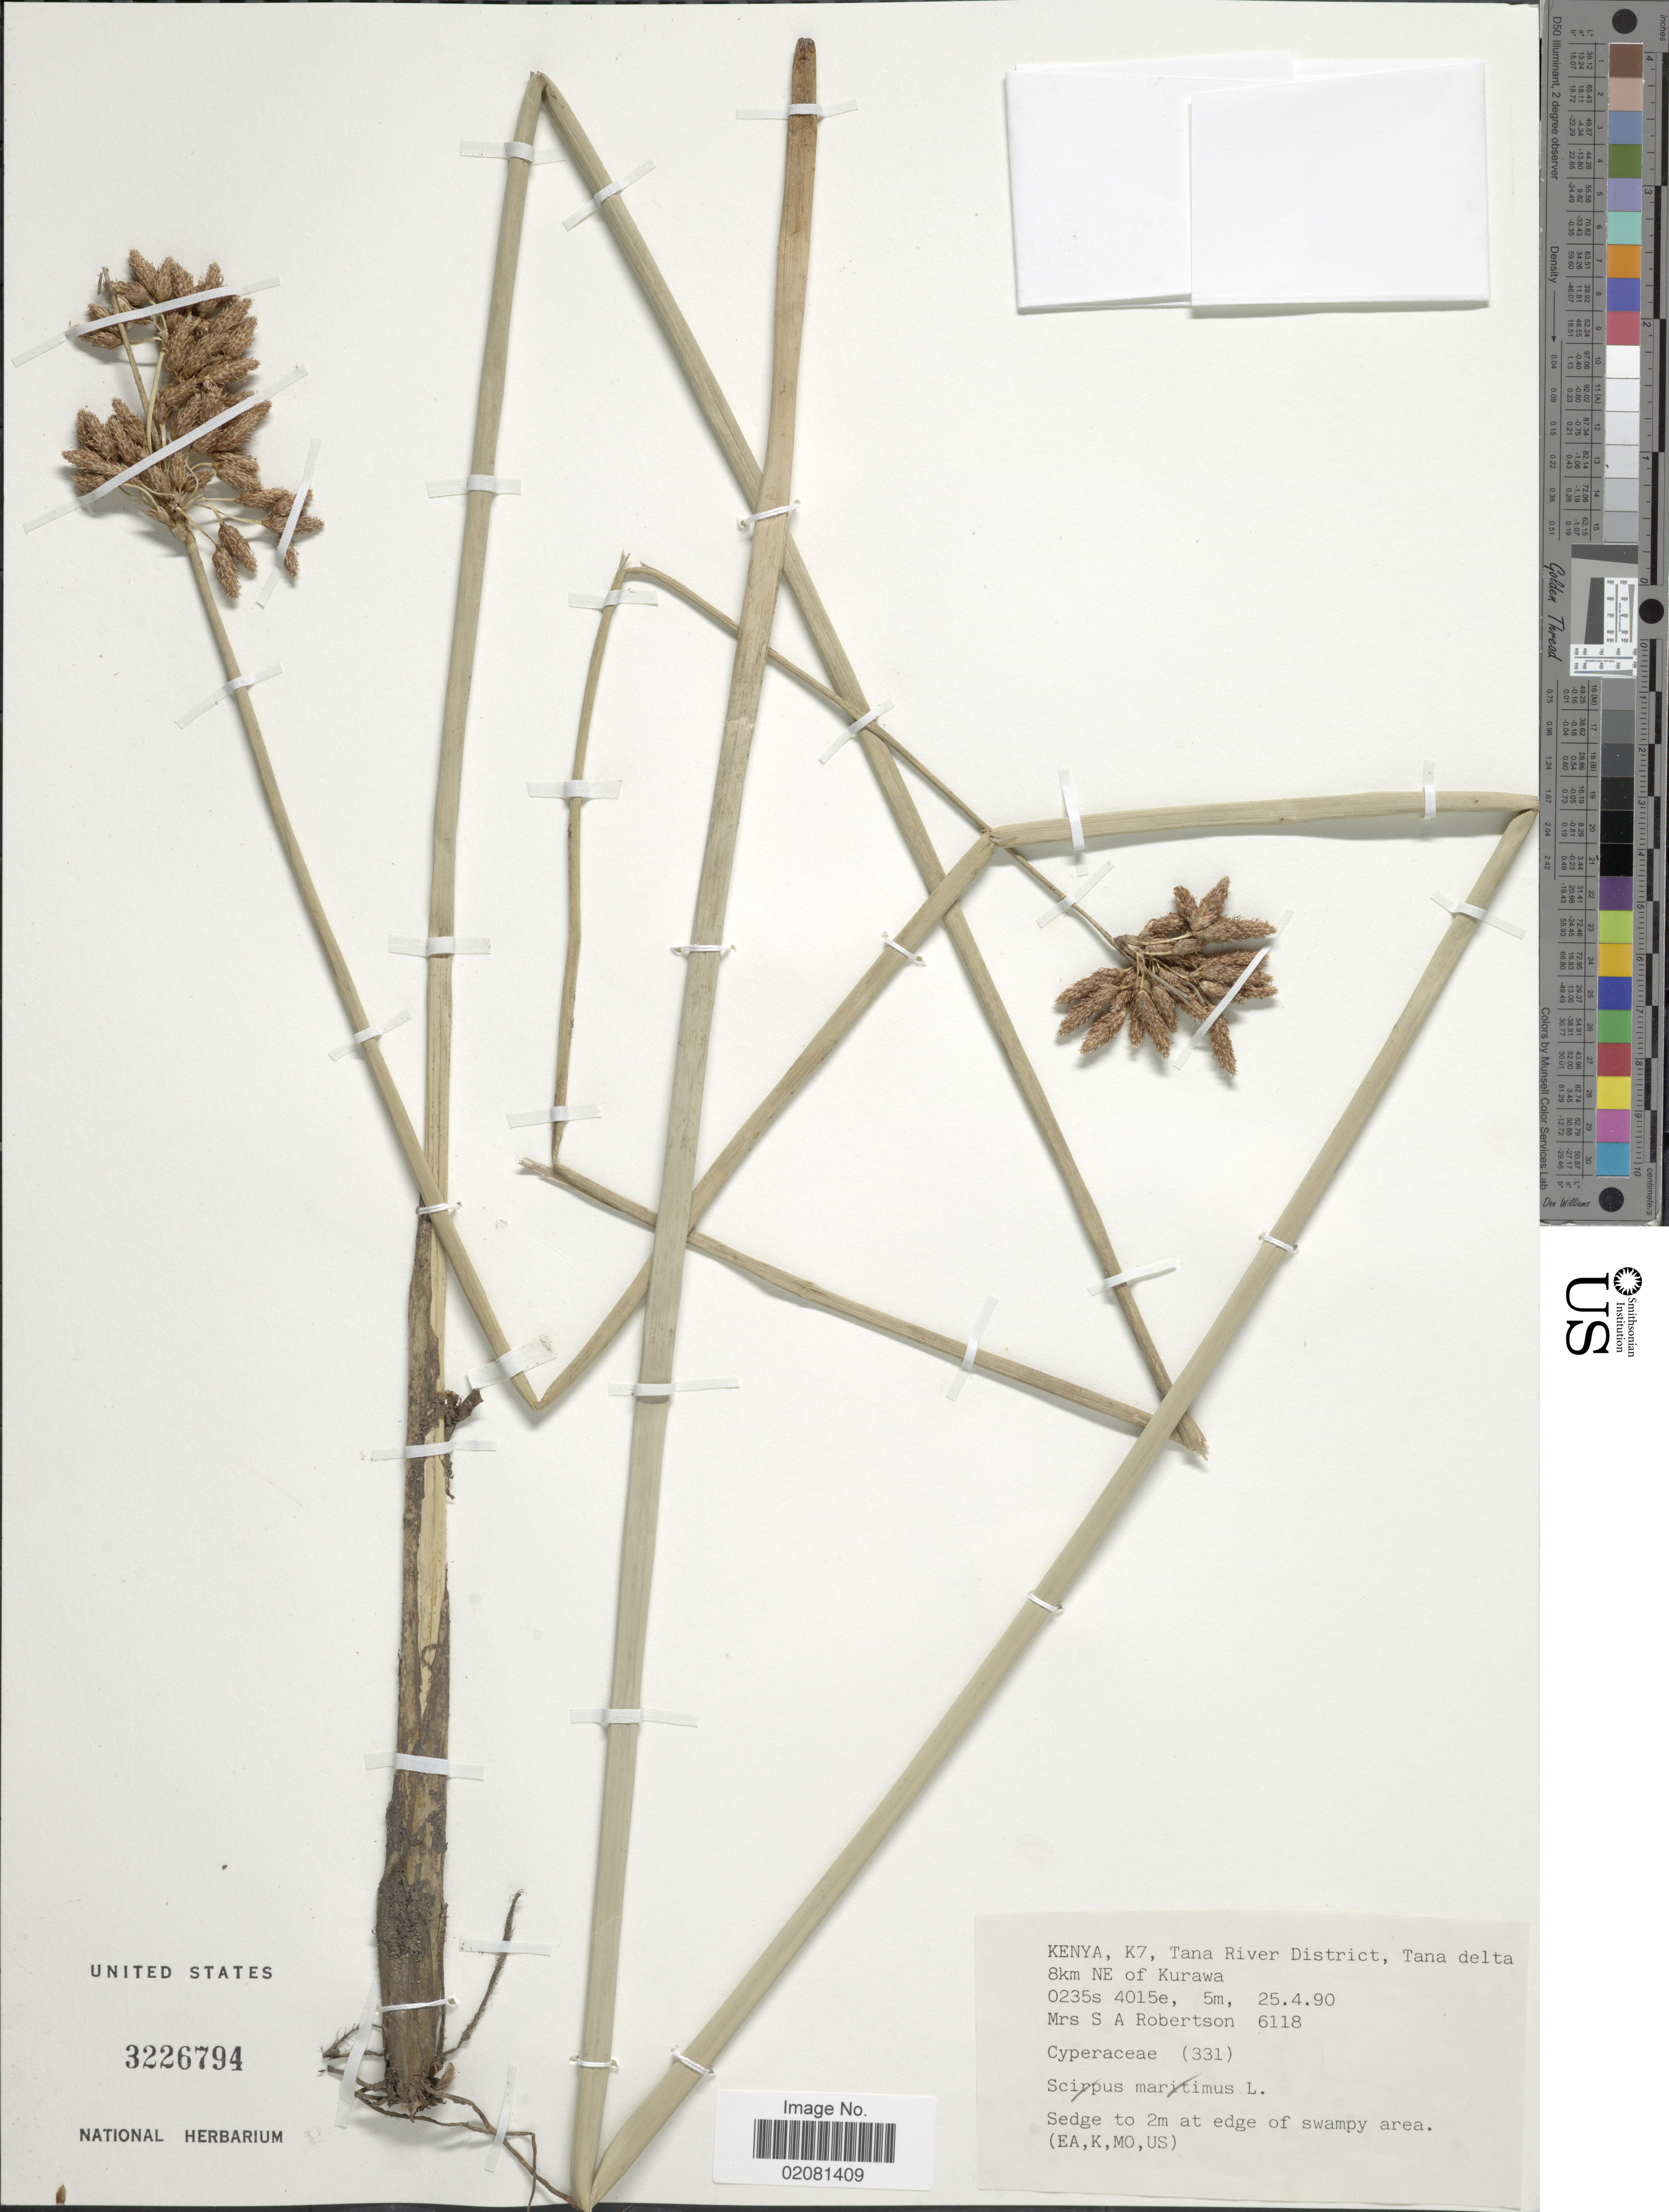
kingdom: Plantae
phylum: Tracheophyta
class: Liliopsida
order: Poales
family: Cyperaceae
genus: Schoenoplectus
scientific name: Schoenoplectus sp.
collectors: S. Robertson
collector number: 6118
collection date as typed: Transcribed d/m/y: 25/4/90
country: Kenya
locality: K7, Tana River District, Tana delta 8 km NE of Kurawa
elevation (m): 5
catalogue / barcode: US 3226794